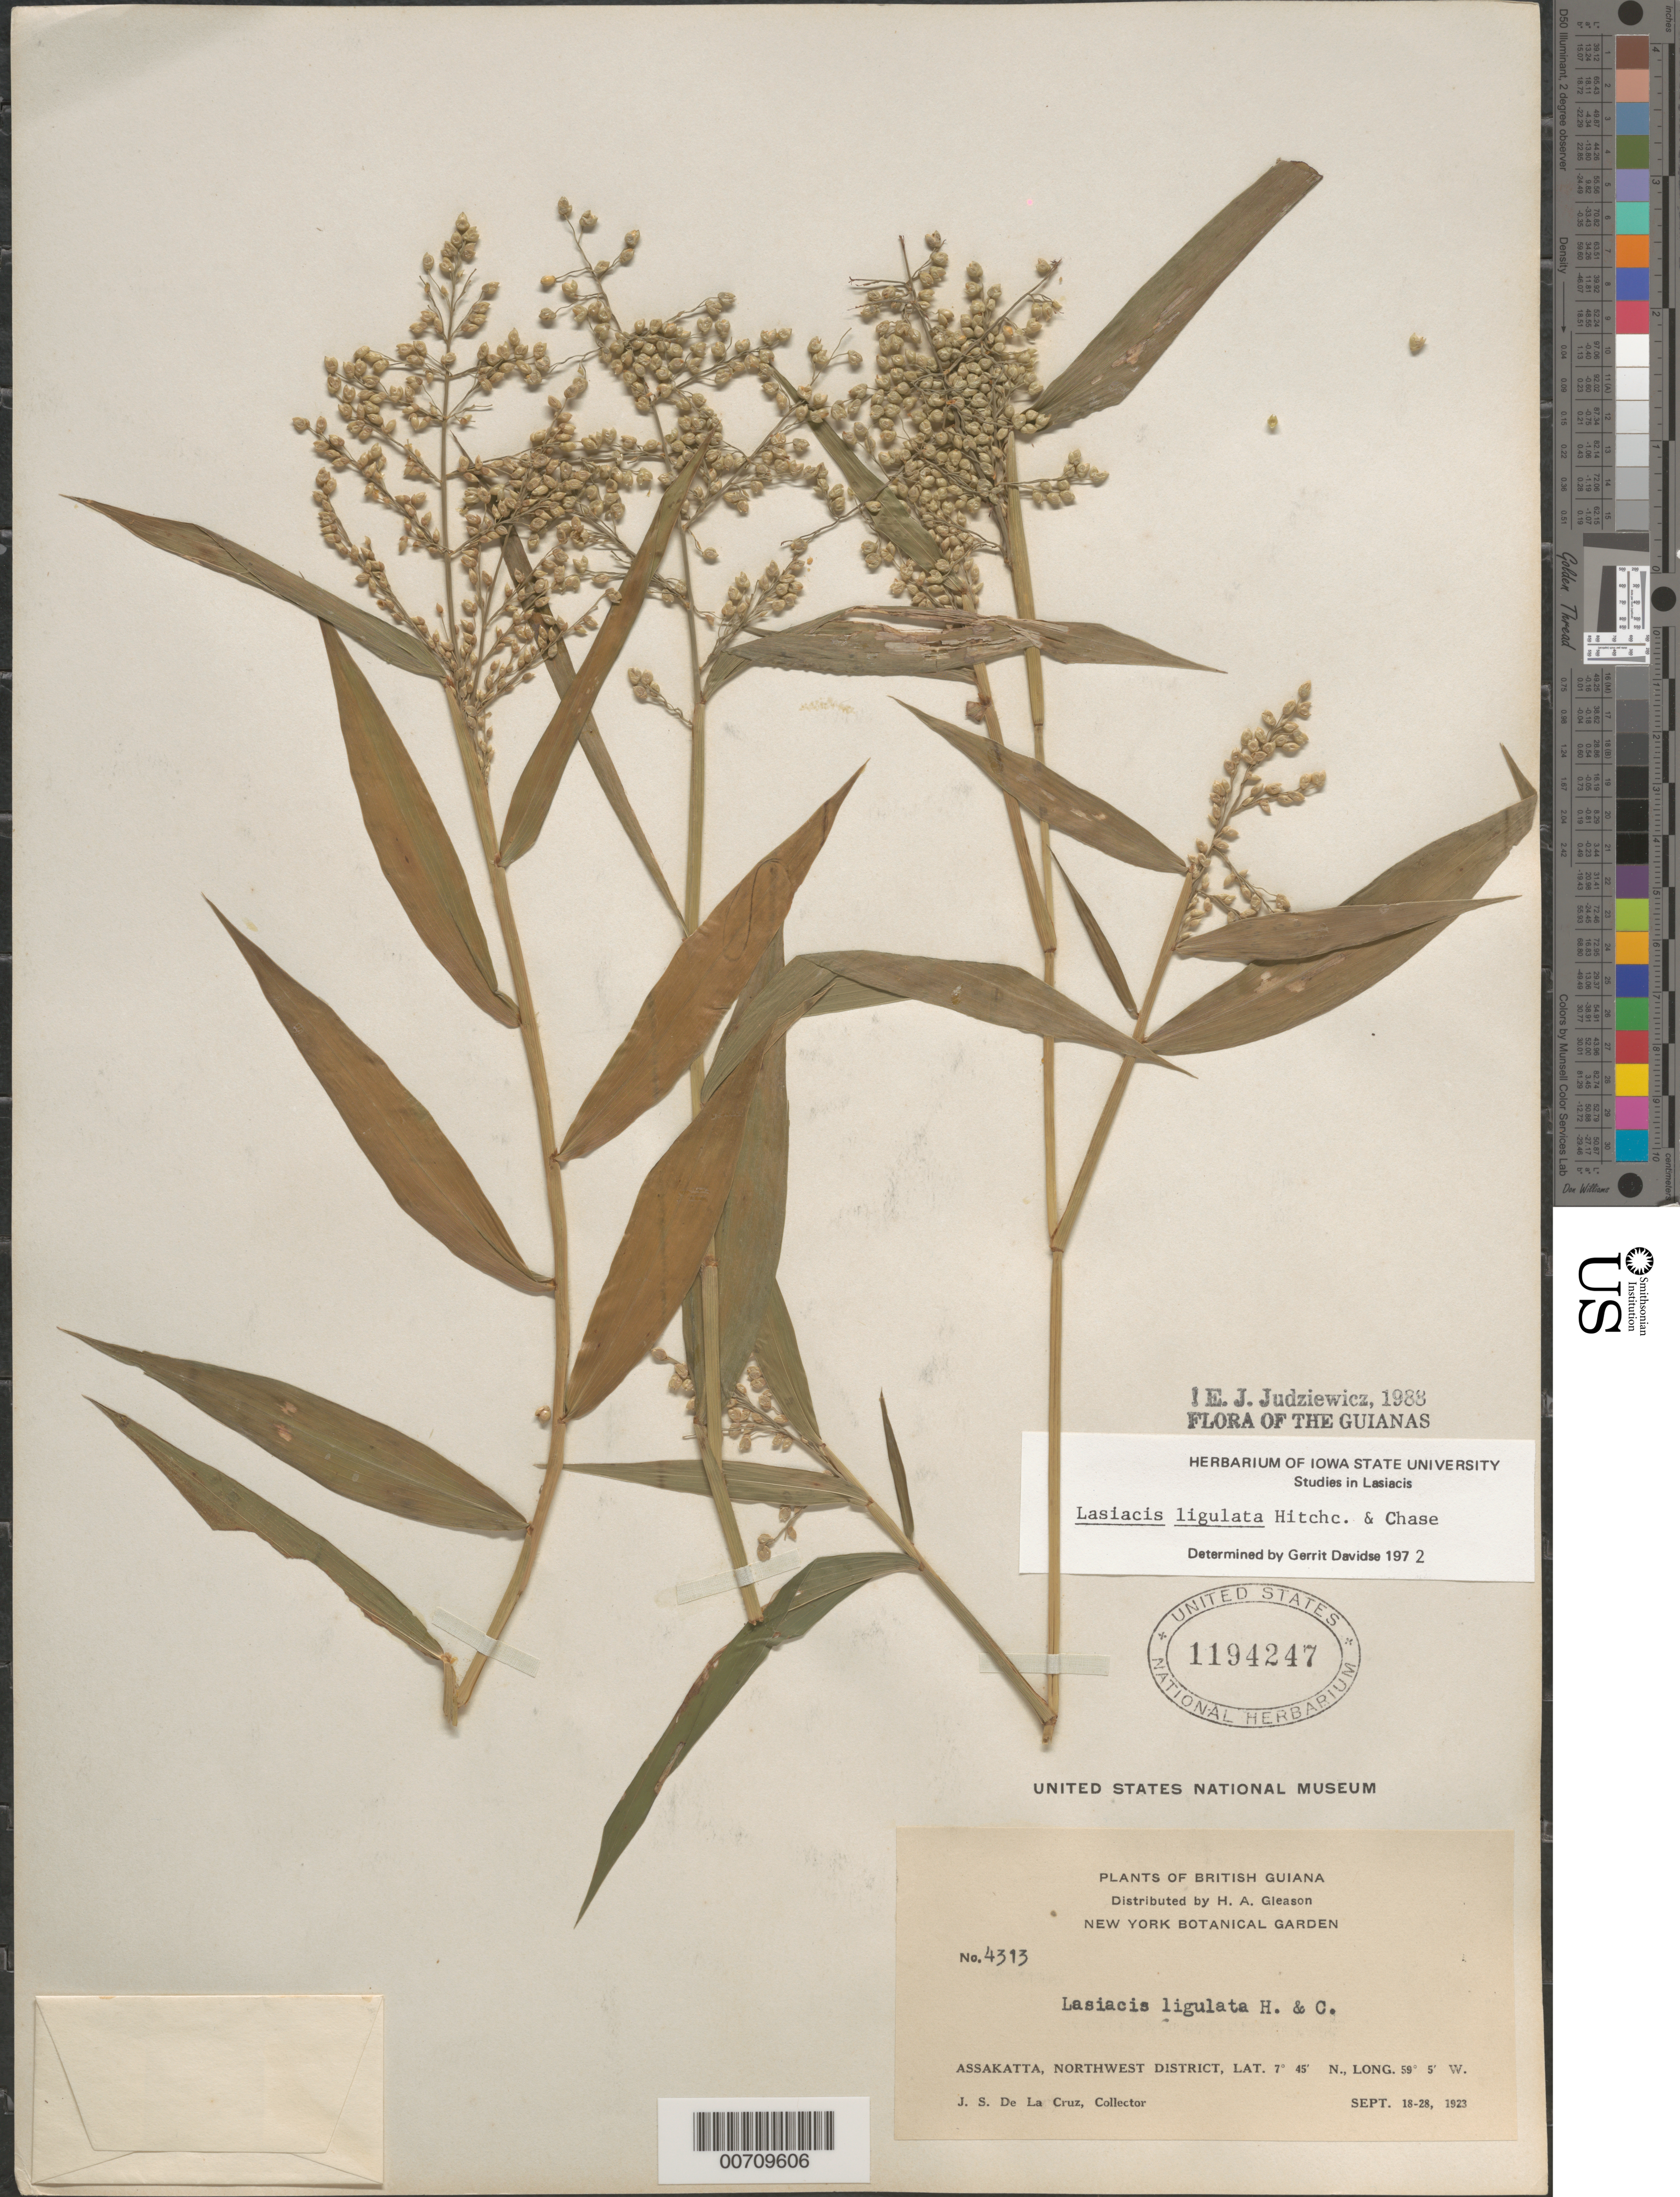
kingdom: Plantae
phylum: Tracheophyta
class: Liliopsida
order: Poales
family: Poaceae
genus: Lasiacis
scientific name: Lasiacis ligulata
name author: Hitchc. & Chase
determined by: Davidse, Gerrit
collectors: J. S. de la Cruz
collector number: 4313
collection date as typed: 18-Sep-23 to 28-Sep-23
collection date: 1923-09-18/1923-09-28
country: Guyana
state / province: Barima-Waini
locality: Assakatta, NW District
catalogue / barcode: US 1194247